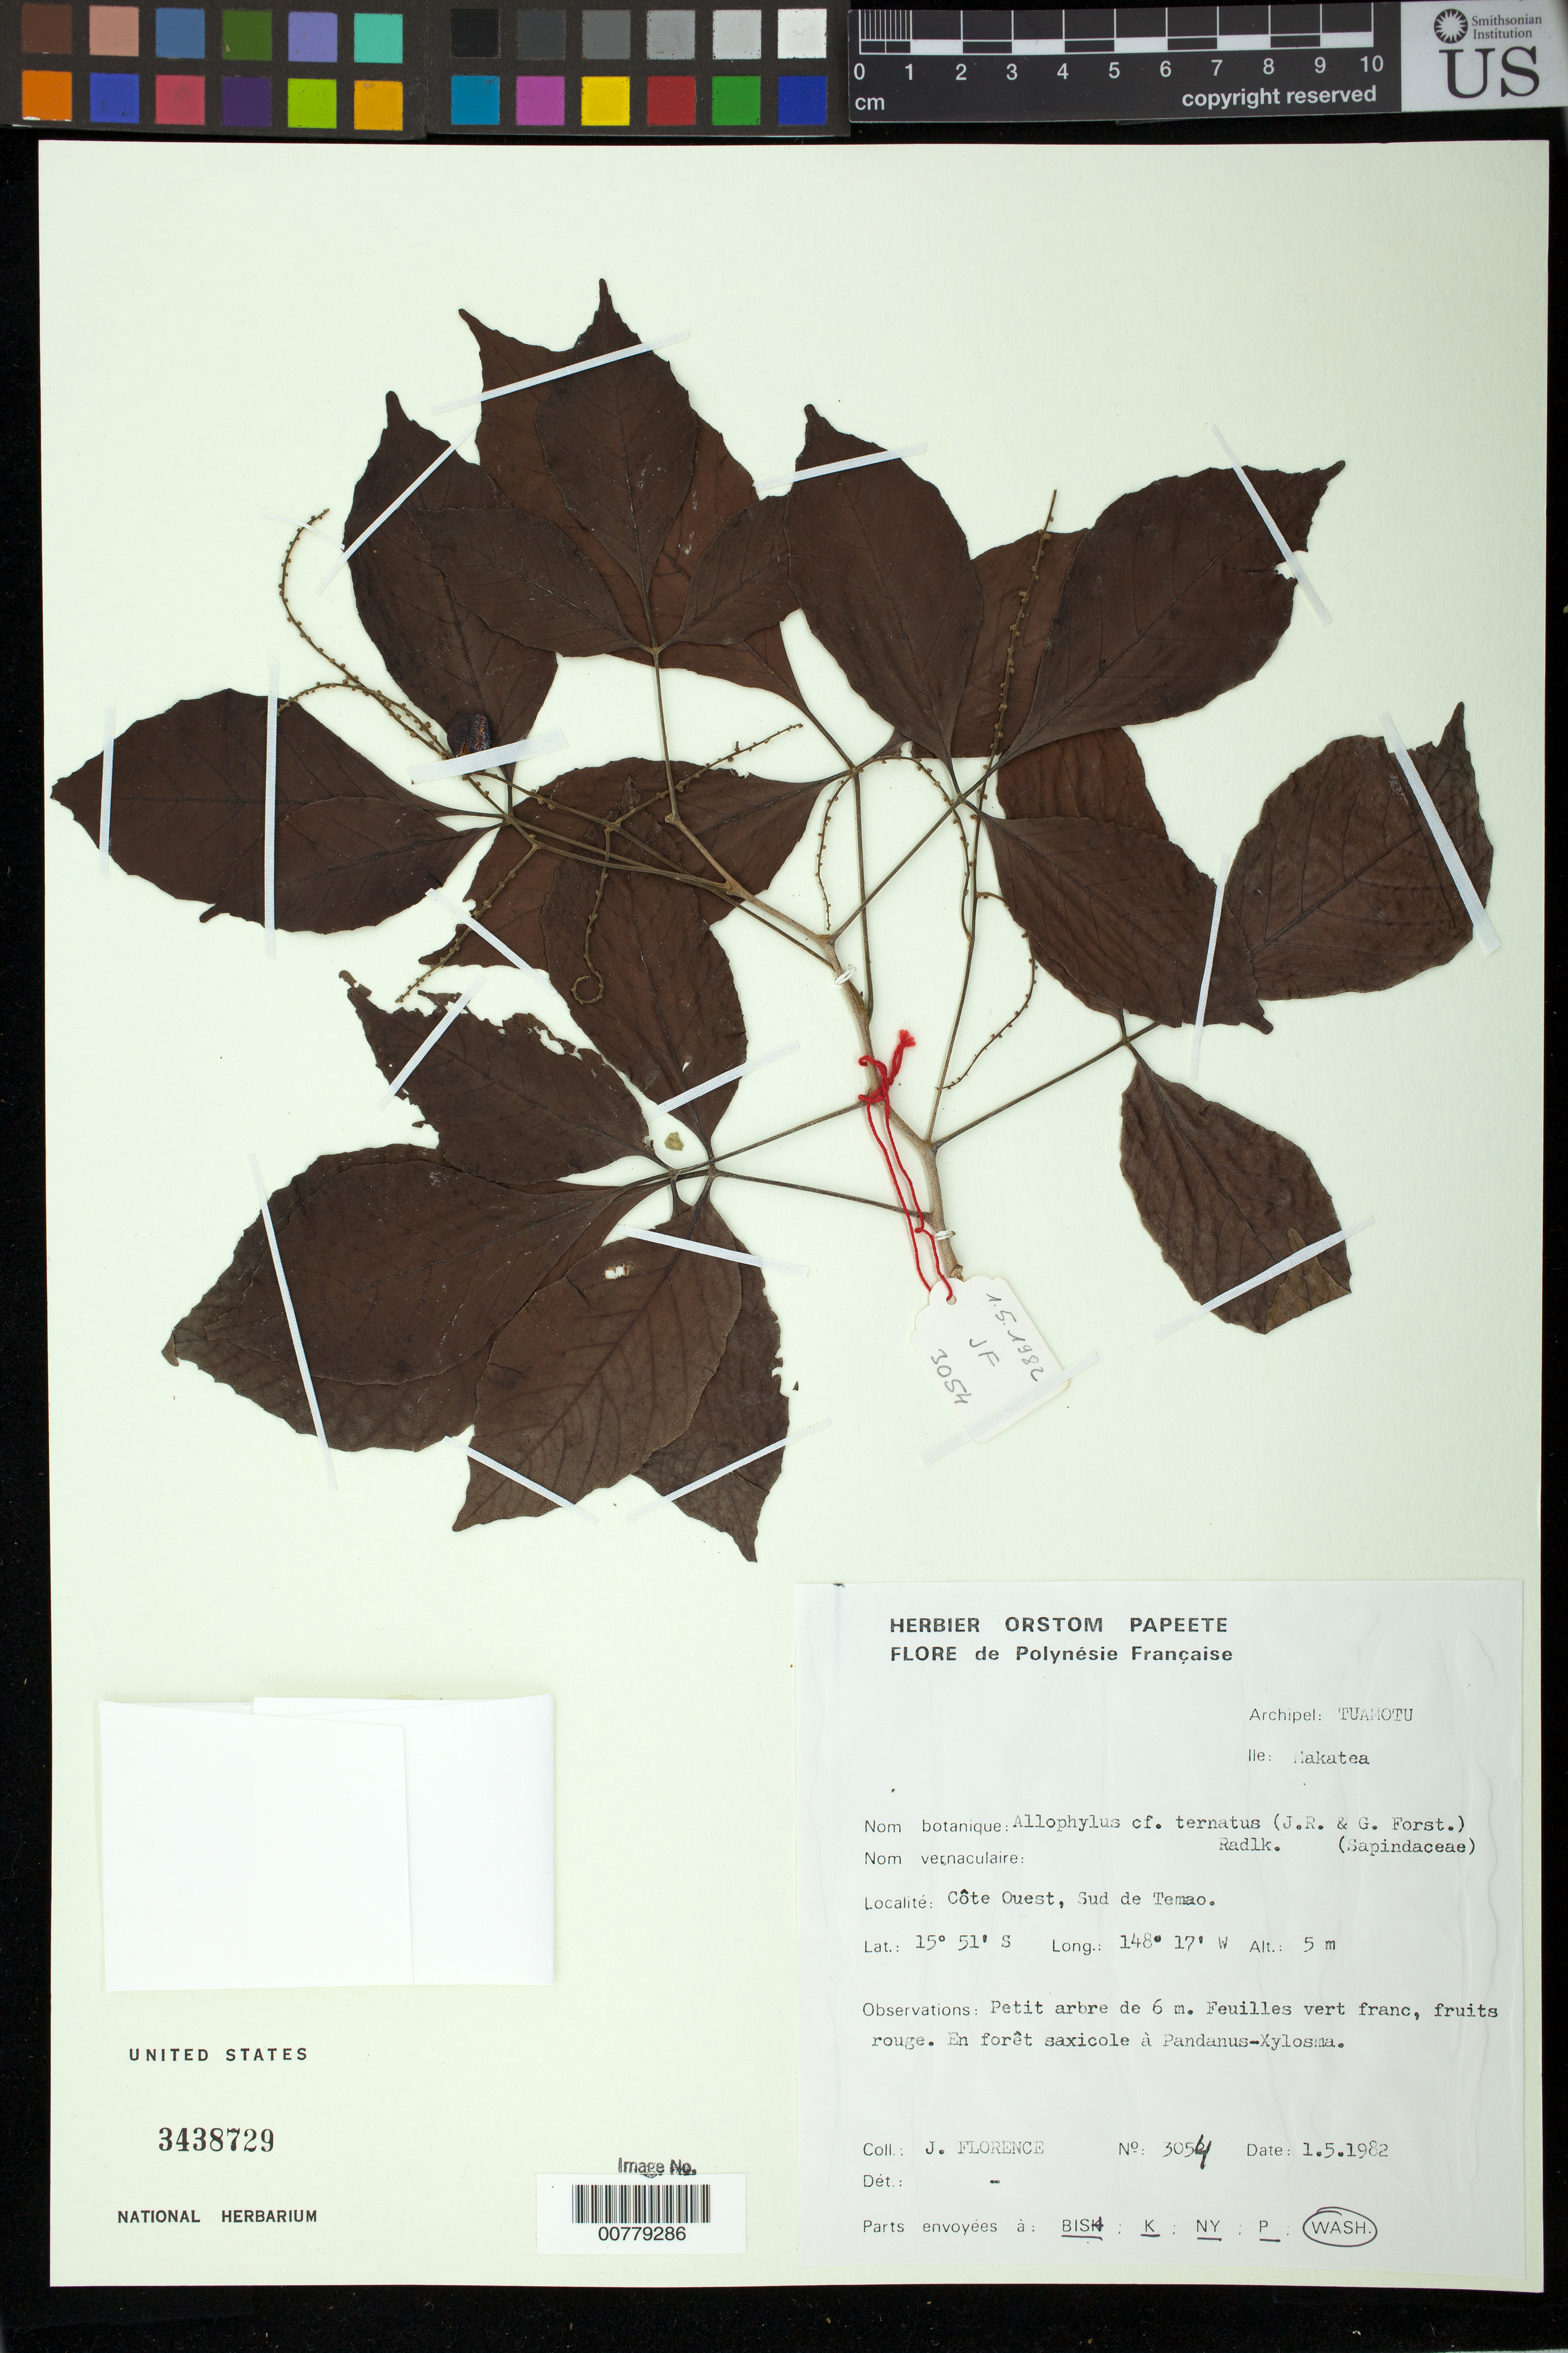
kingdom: Plantae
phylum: Tracheophyta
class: Magnoliopsida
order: Sapindales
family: Sapindaceae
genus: Allophylus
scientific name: Allophylus ternatus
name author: (G. Forst.) Radlk.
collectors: J. Florence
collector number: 3054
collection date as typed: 01 May 1982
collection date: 1982-05-01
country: French Polynesia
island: Makatea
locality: Makatea, Côte Ouest, Sud de Temao.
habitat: En forêt saxicola à Pandanus-Xylosma.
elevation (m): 5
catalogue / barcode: US 3438729